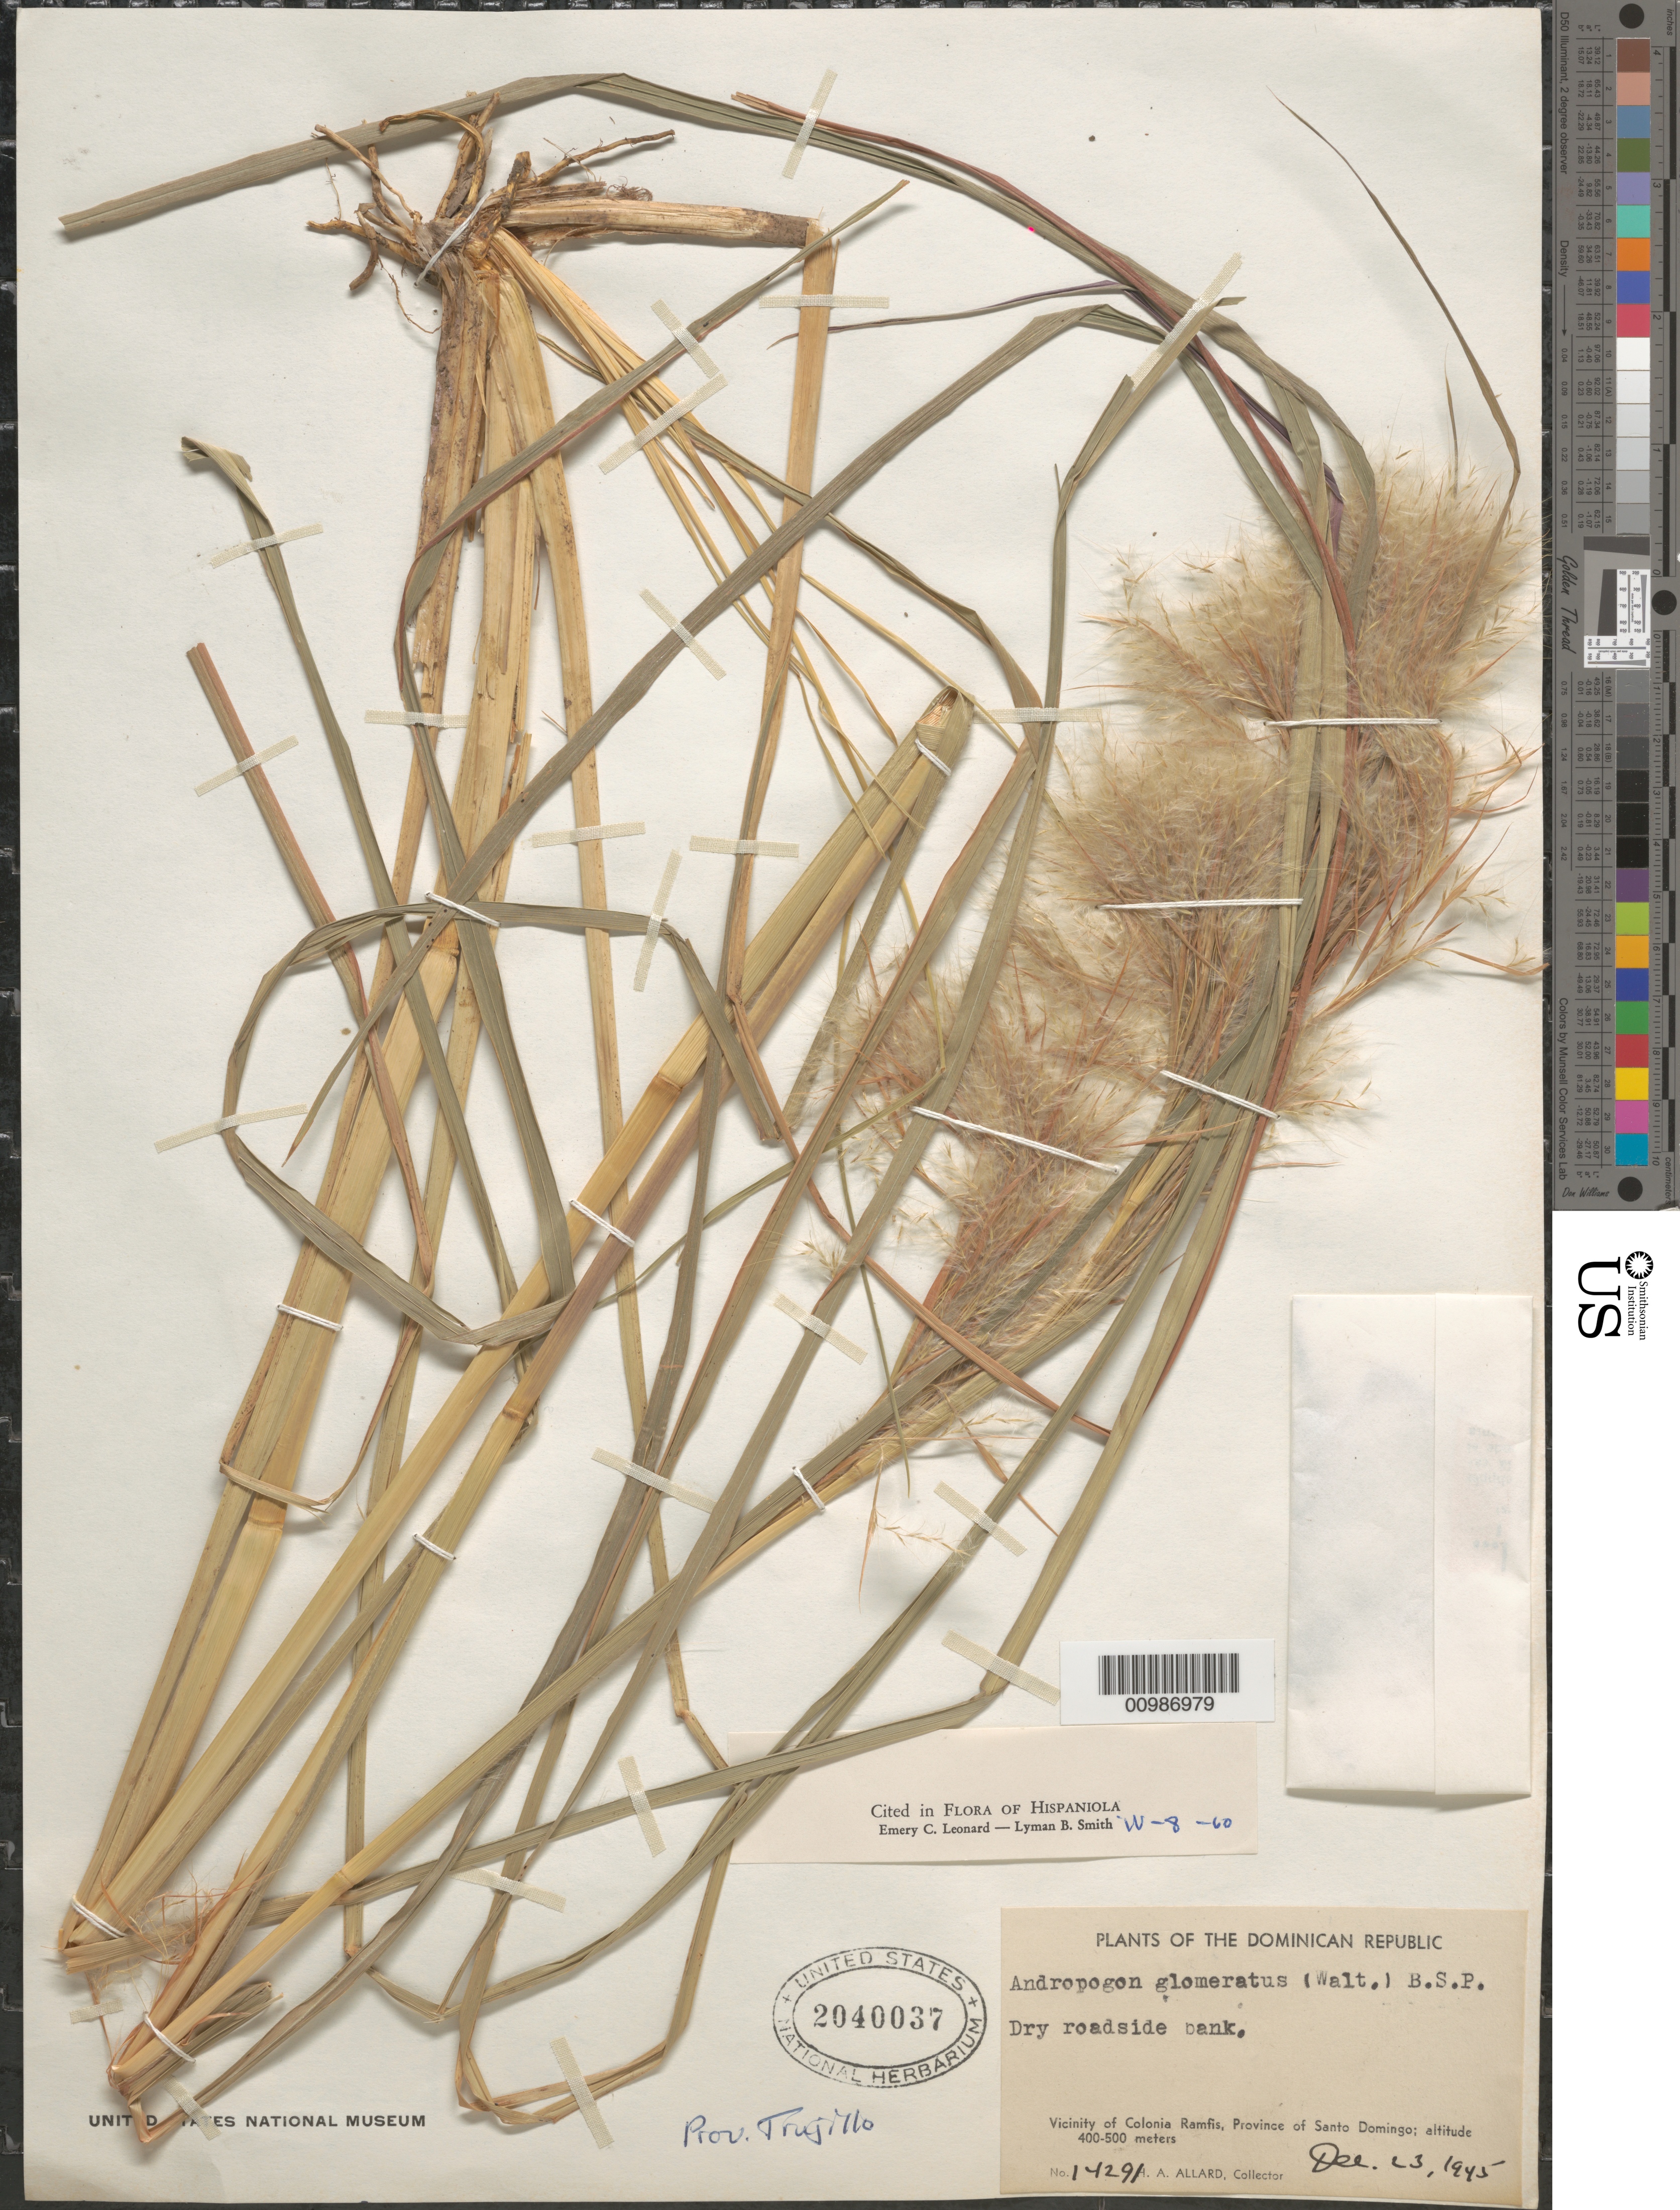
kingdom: Plantae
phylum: Tracheophyta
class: Liliopsida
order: Poales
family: Poaceae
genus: Andropogon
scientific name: Andropogon glomeratus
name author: (Walter) Britton, Stearns & Poggenb.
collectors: H. A. Allard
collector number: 14291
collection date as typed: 23 Dec 1945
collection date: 1945-12-23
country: Dominican Republic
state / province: San Cristobal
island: Hispaniola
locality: vicinity of Colonia Ramfis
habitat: dry roadside bank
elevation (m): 400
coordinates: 0 N, 0 E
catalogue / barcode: US 2040037